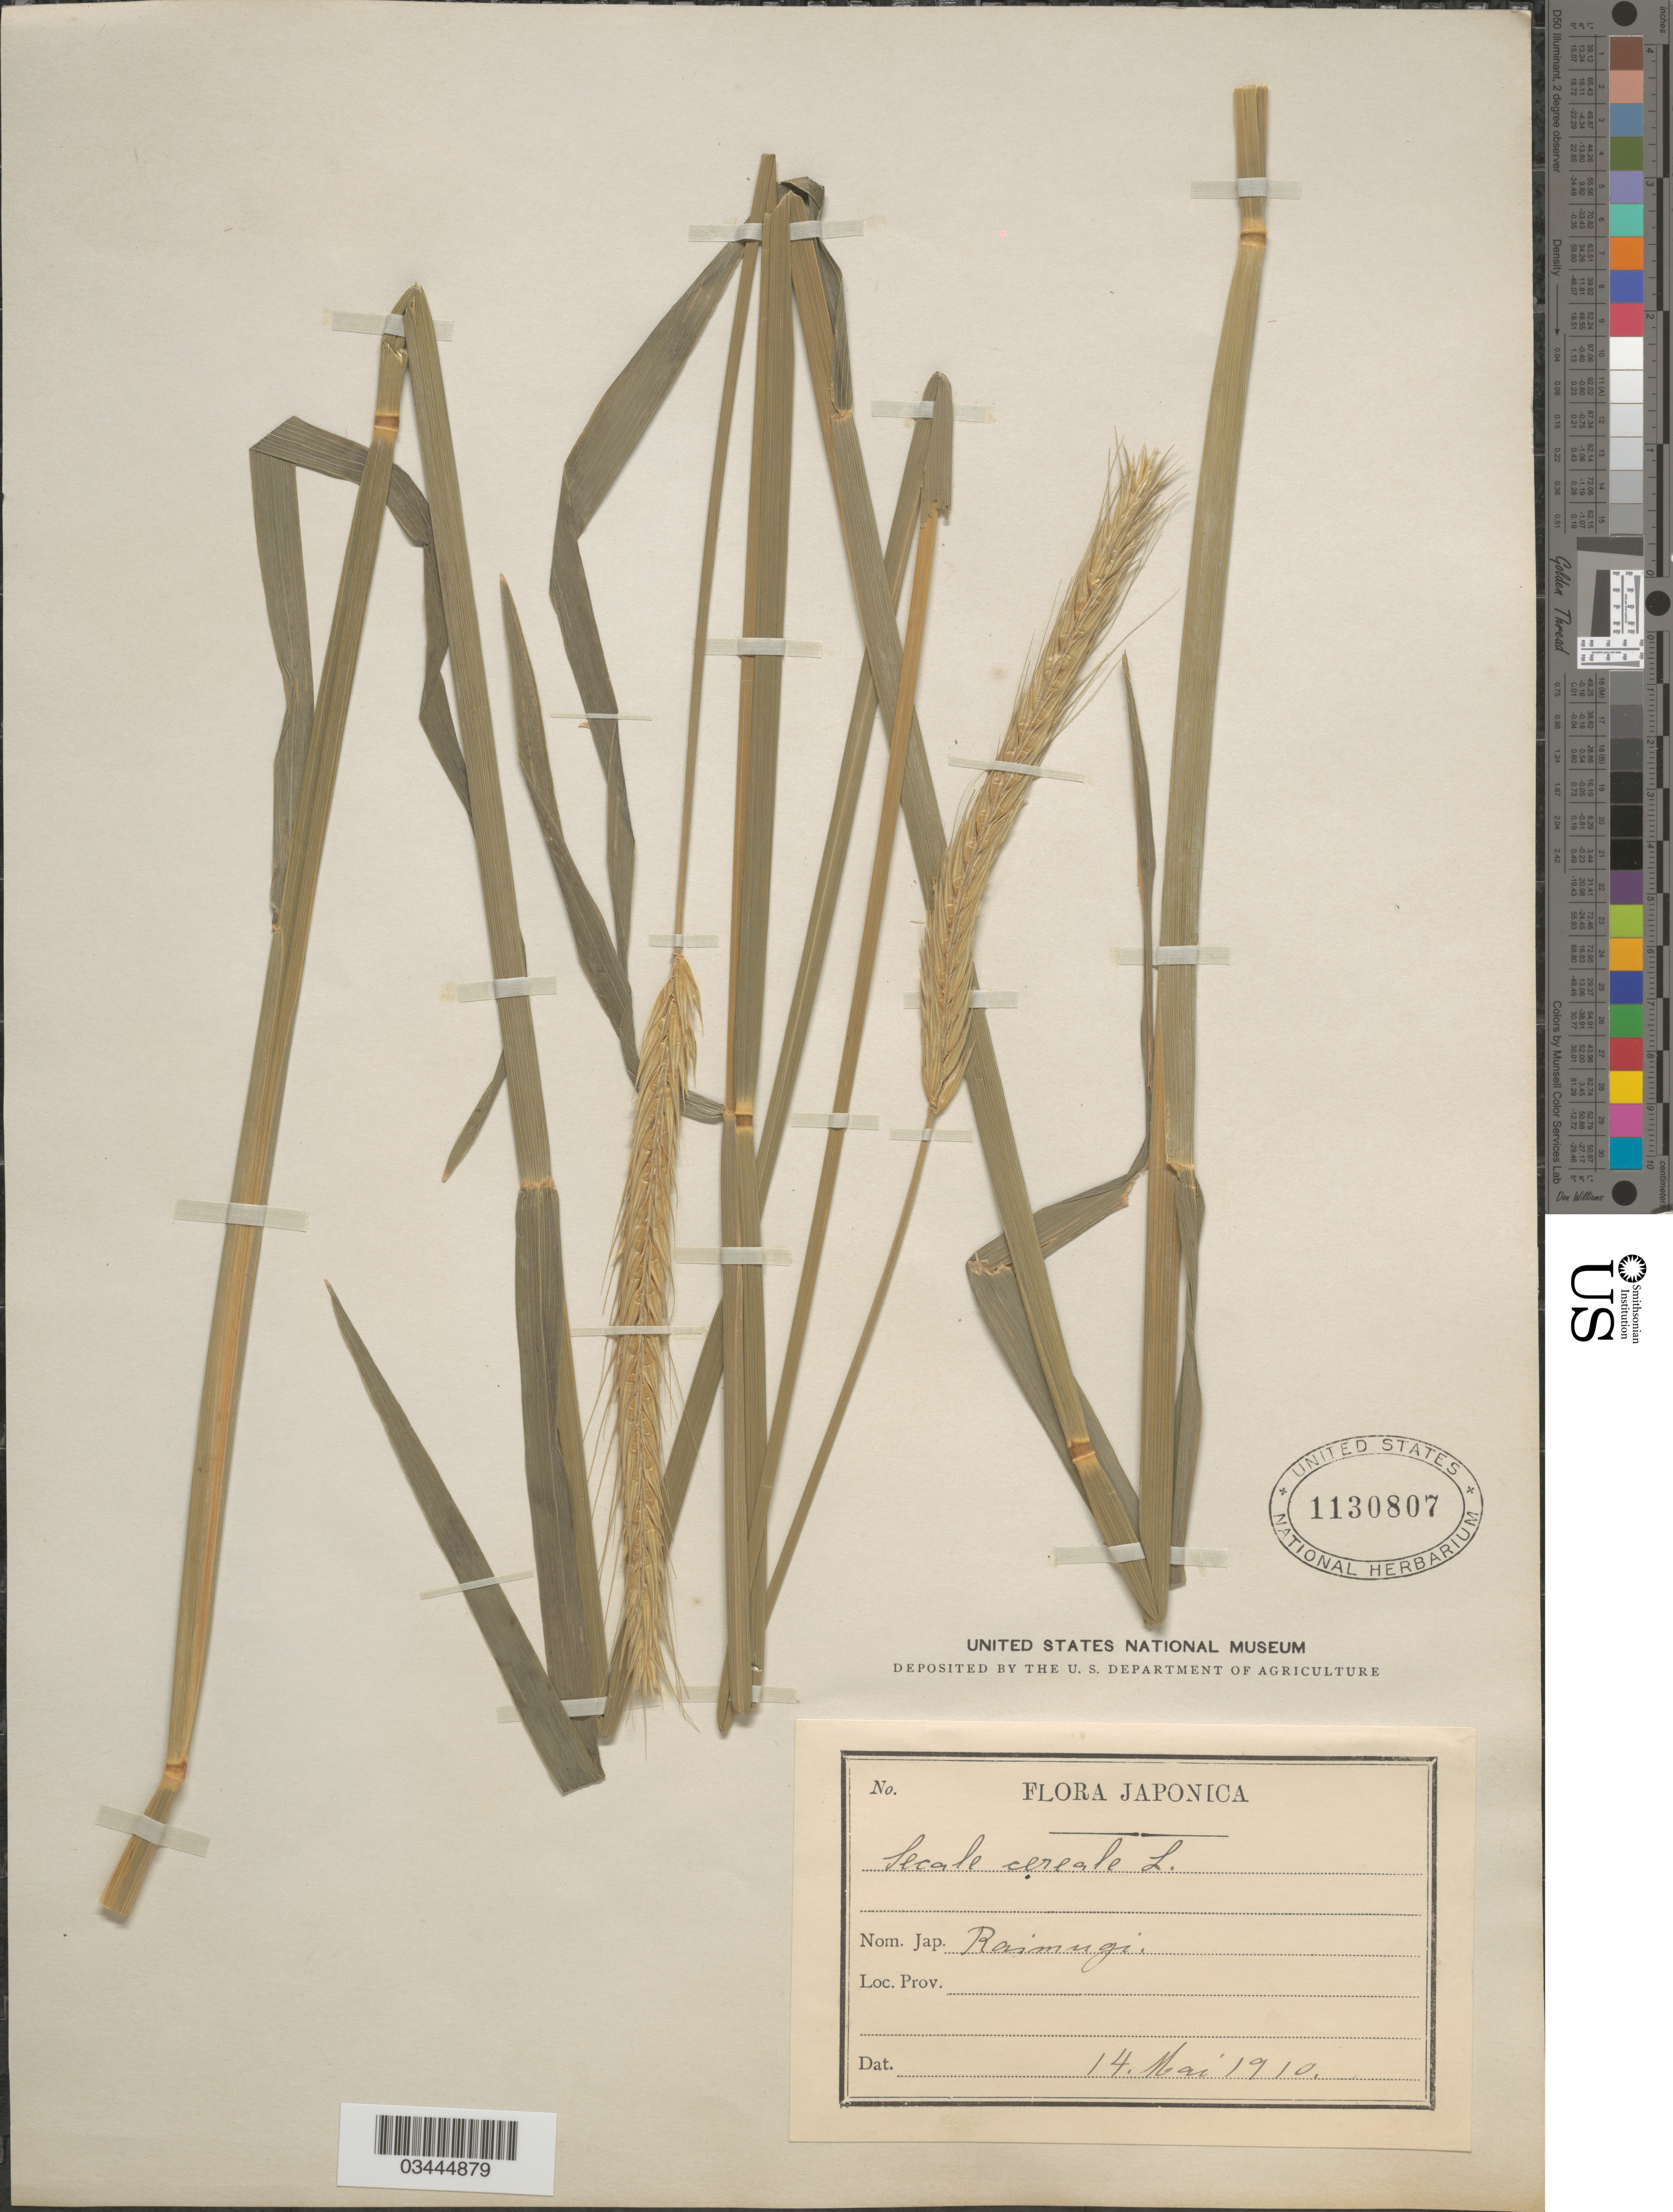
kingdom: Plantae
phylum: Tracheophyta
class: Liliopsida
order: Poales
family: Poaceae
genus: Secale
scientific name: Secale cereale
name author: L.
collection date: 1910-05-14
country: Japan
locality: Japonica.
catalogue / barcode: US 1130807